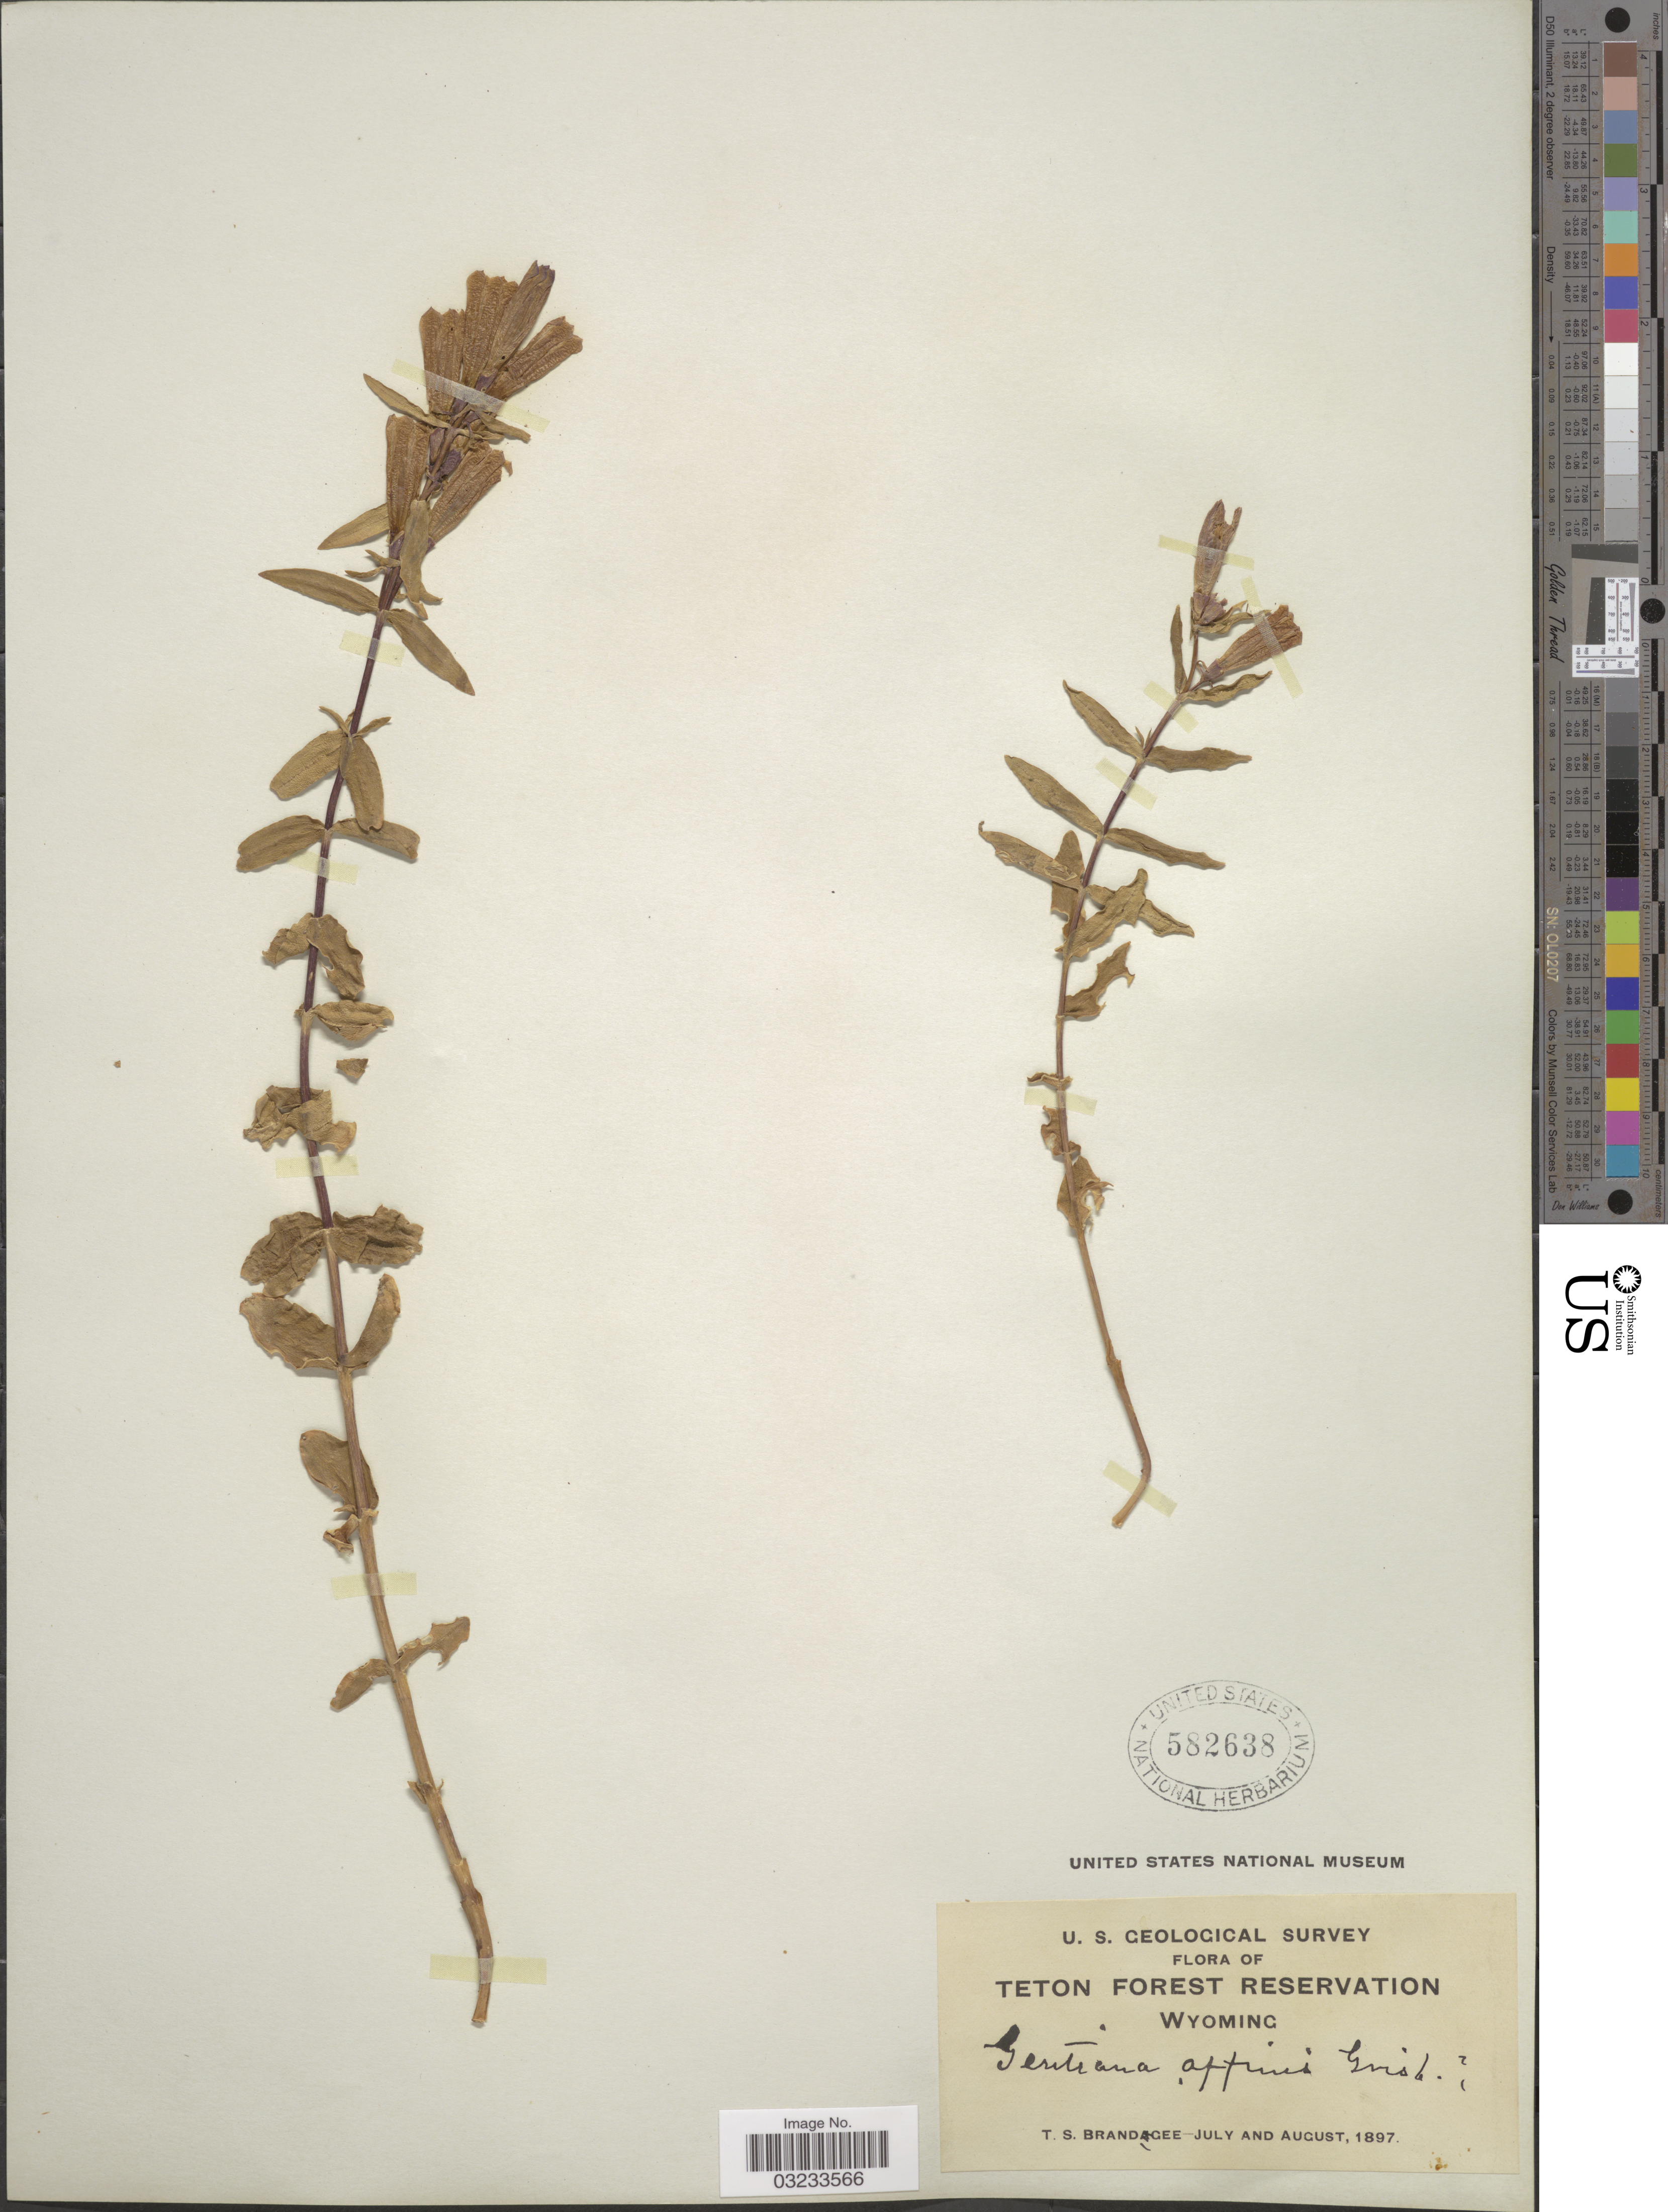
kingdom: Plantae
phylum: Tracheophyta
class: Magnoliopsida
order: Gentianales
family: Gentianaceae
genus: Gentiana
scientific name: Gentiana affinis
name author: Griseb.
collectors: T. S. Brandegee (herbarium)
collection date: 1897-07/1897-08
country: United States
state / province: Wyoming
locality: Teton Forest Reservation.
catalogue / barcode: US 582638